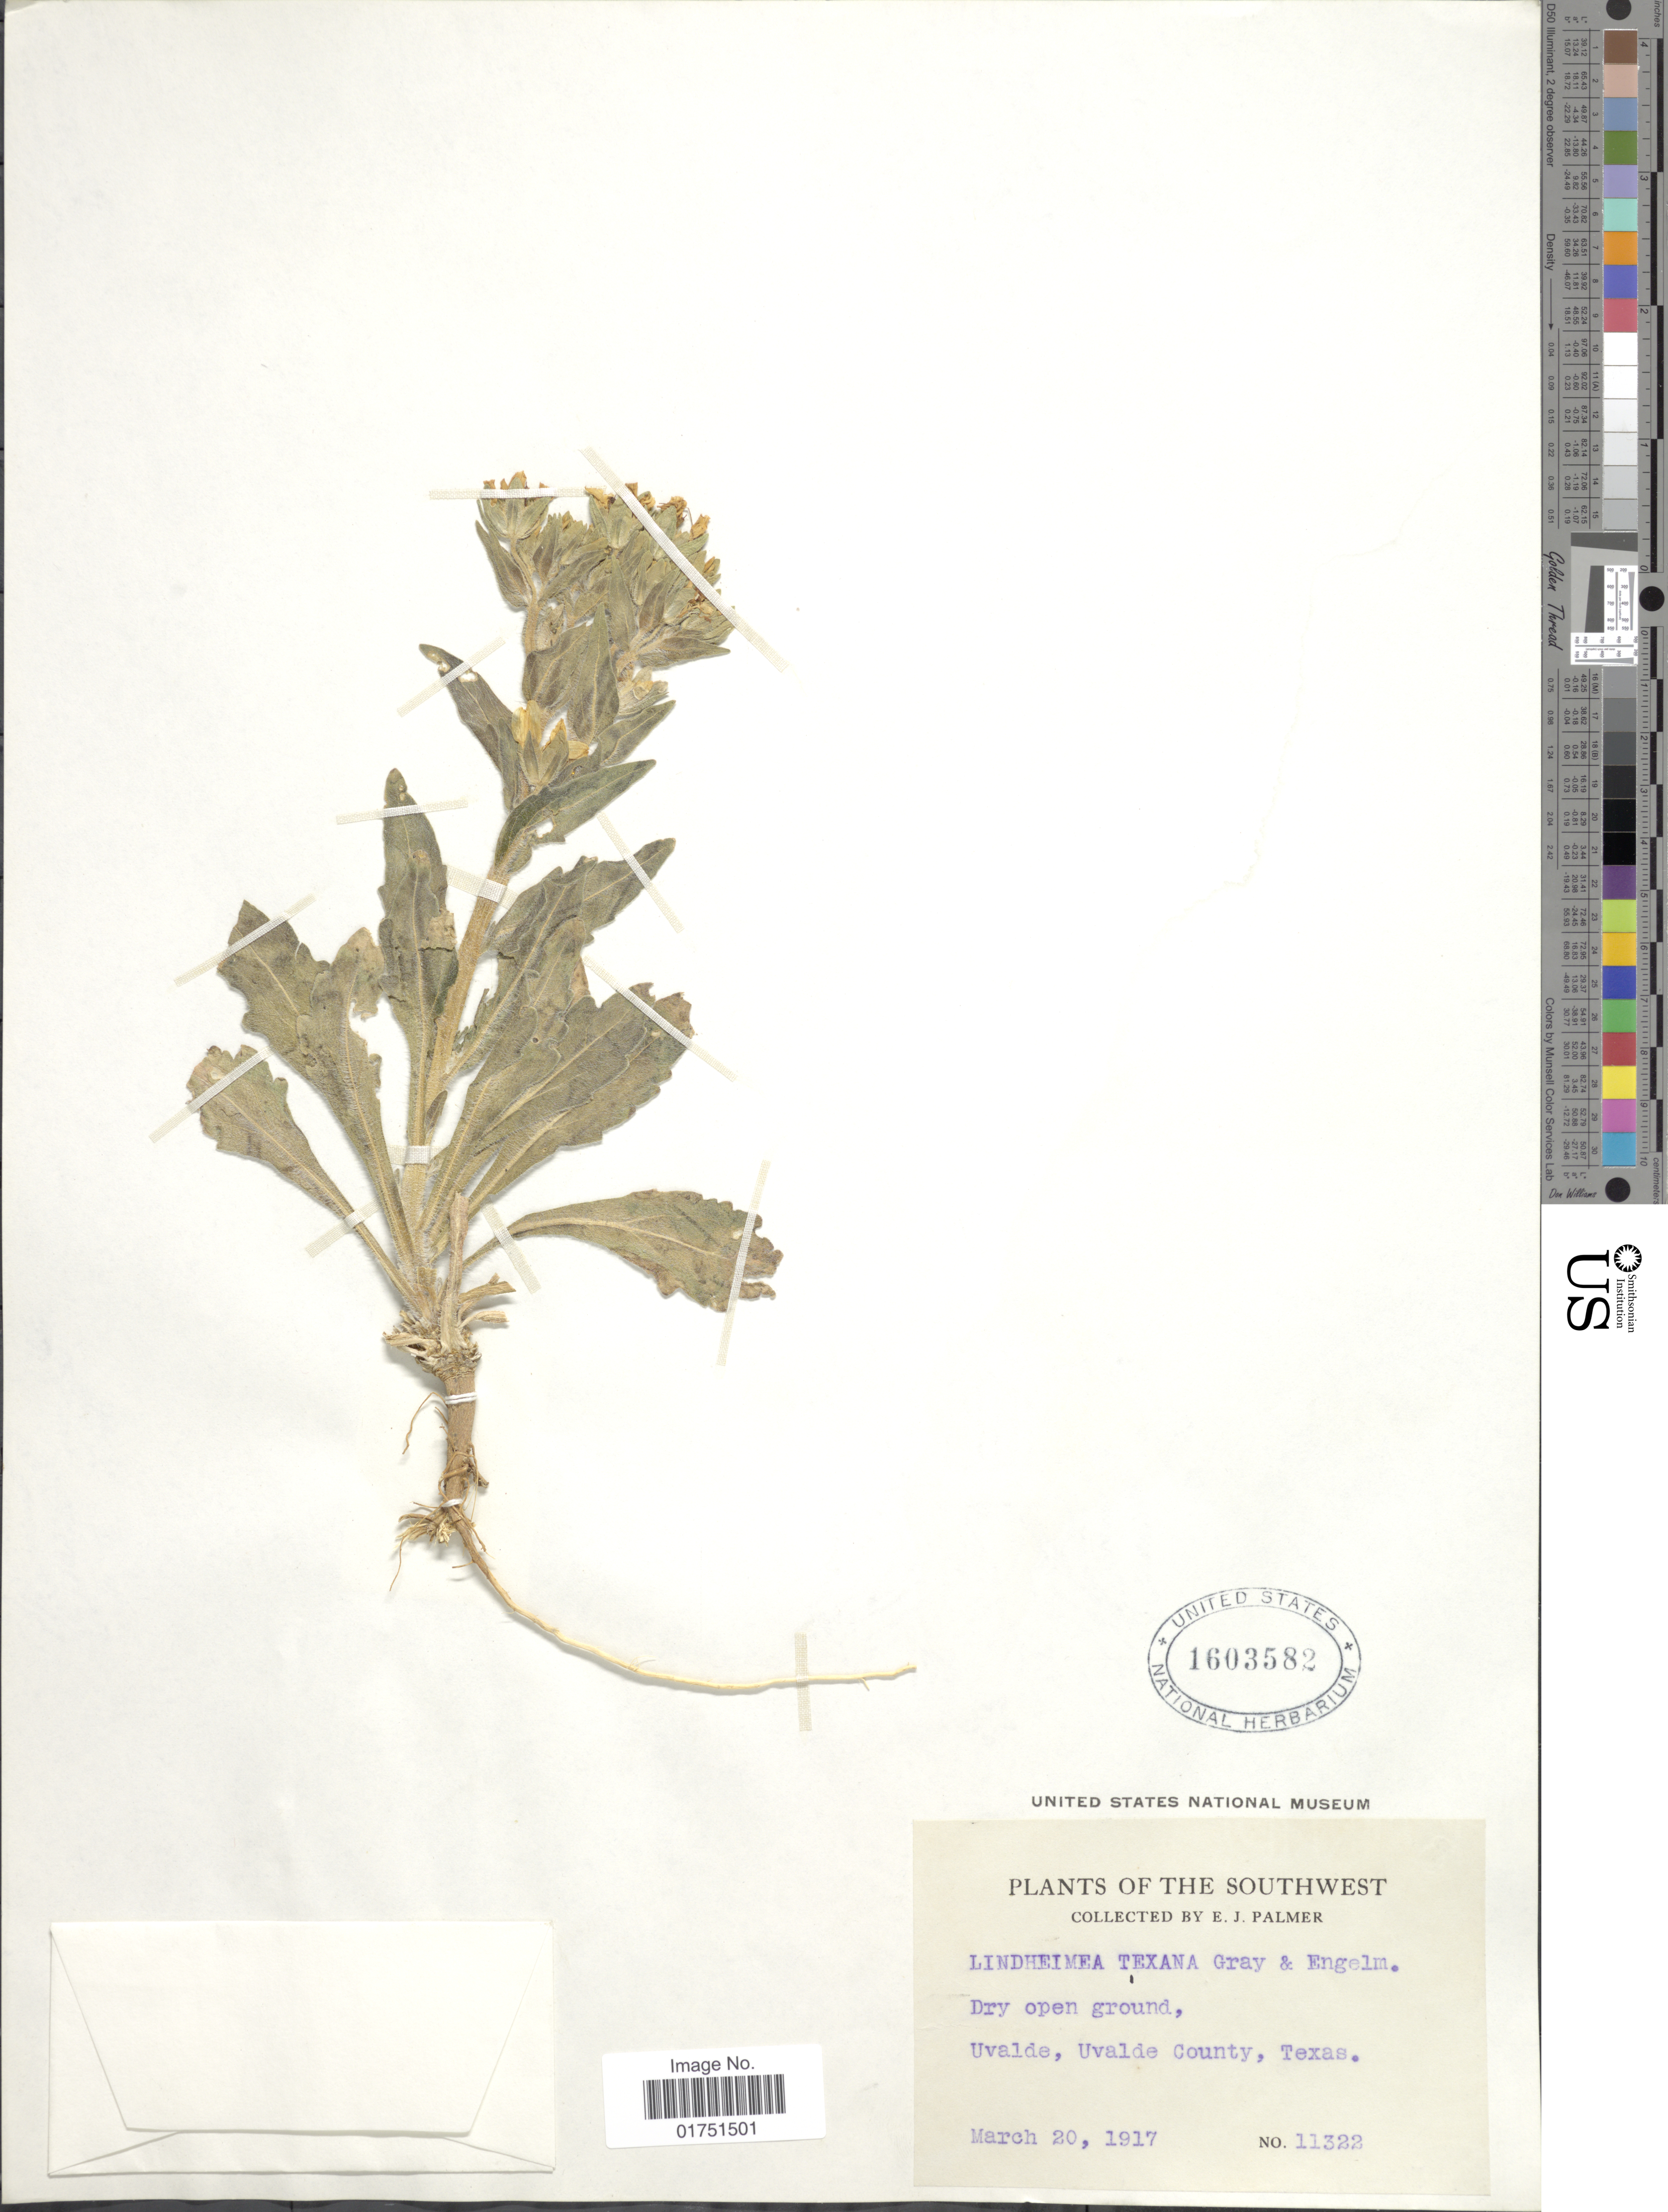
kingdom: Plantae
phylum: Tracheophyta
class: Magnoliopsida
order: Asterales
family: Asteraceae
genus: Lindheimera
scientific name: Lindheimera texana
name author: A. Gray & Engelm. in A. Gray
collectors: E. J. Palmer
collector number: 11322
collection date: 1917-03-20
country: United States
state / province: Texas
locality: Southwest. Dry open ground, Uvalde, Uvalde County, Texas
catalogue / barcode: US 1603582